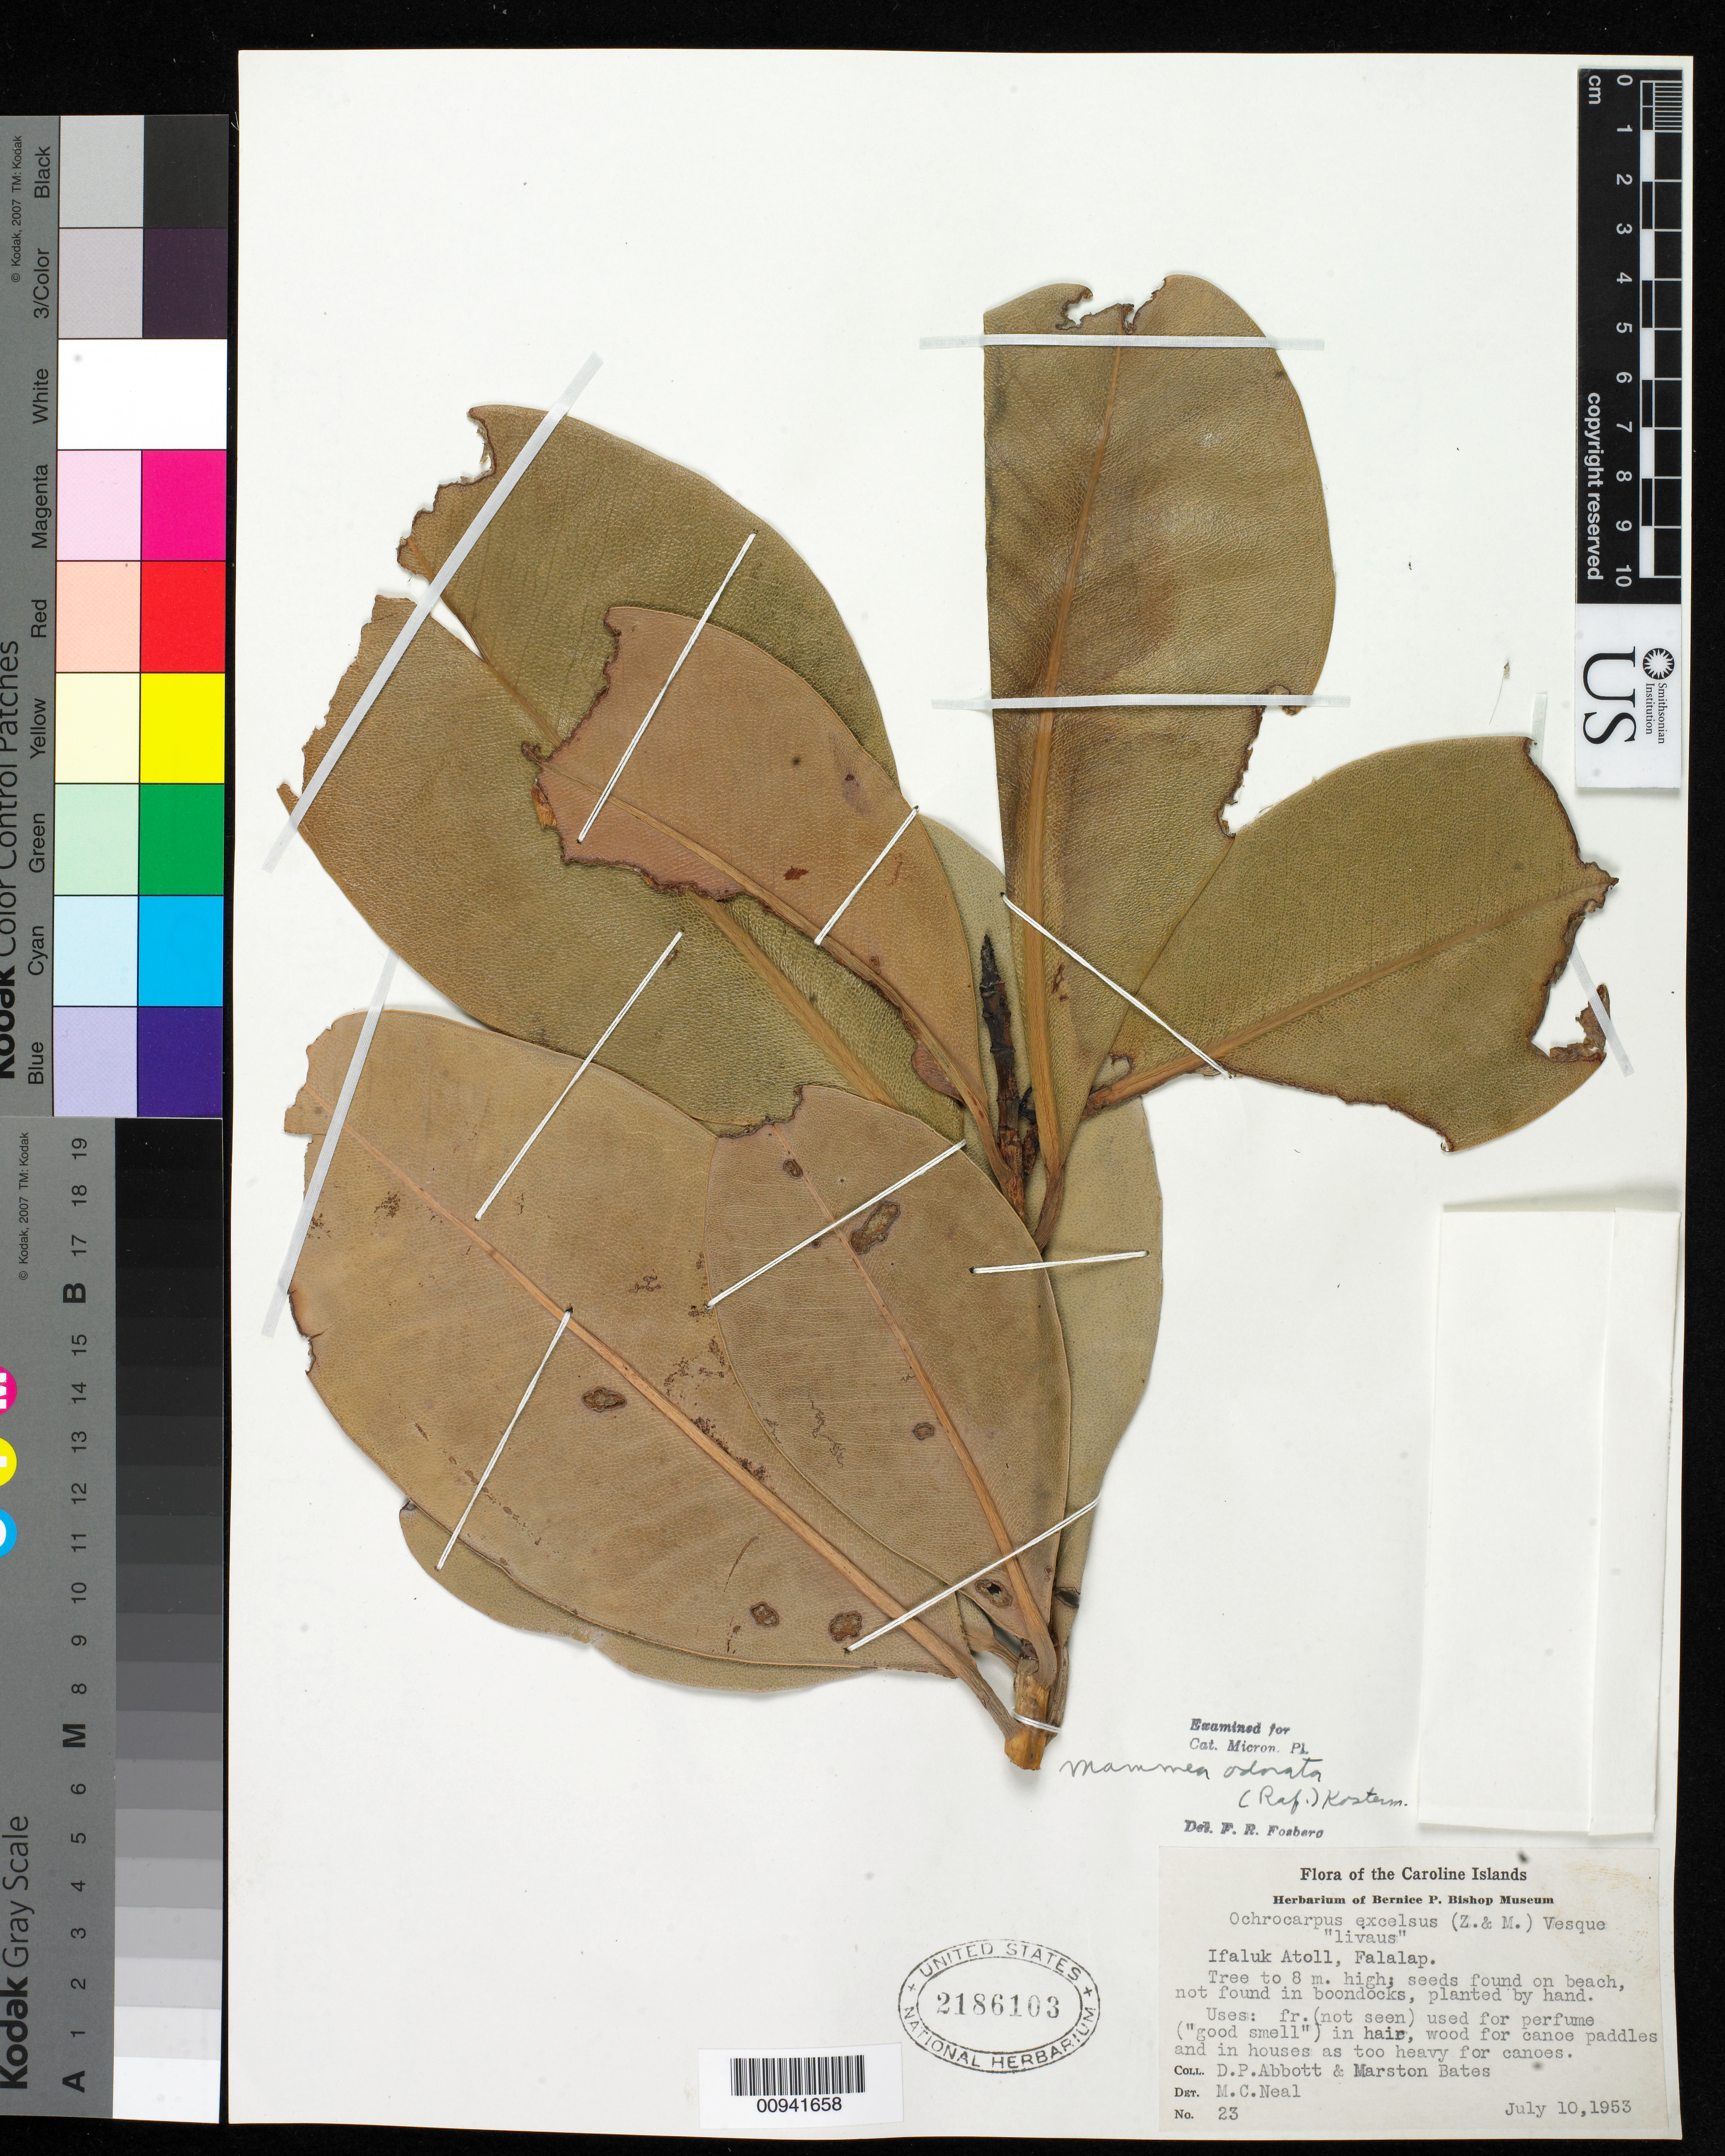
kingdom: Plantae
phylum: Tracheophyta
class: Magnoliopsida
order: Malpighiales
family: Calophyllaceae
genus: Mammea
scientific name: Mammea ochrocarpus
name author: (Raf.) Kosterm.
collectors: D. P. Abbott & M. Bates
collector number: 23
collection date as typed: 10 Jul 1953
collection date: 1953-07-10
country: Micronesia, Federated States of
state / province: Yap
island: Ifalik (Ifaluk) Atoll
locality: Falalap Islet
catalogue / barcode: US 2186103